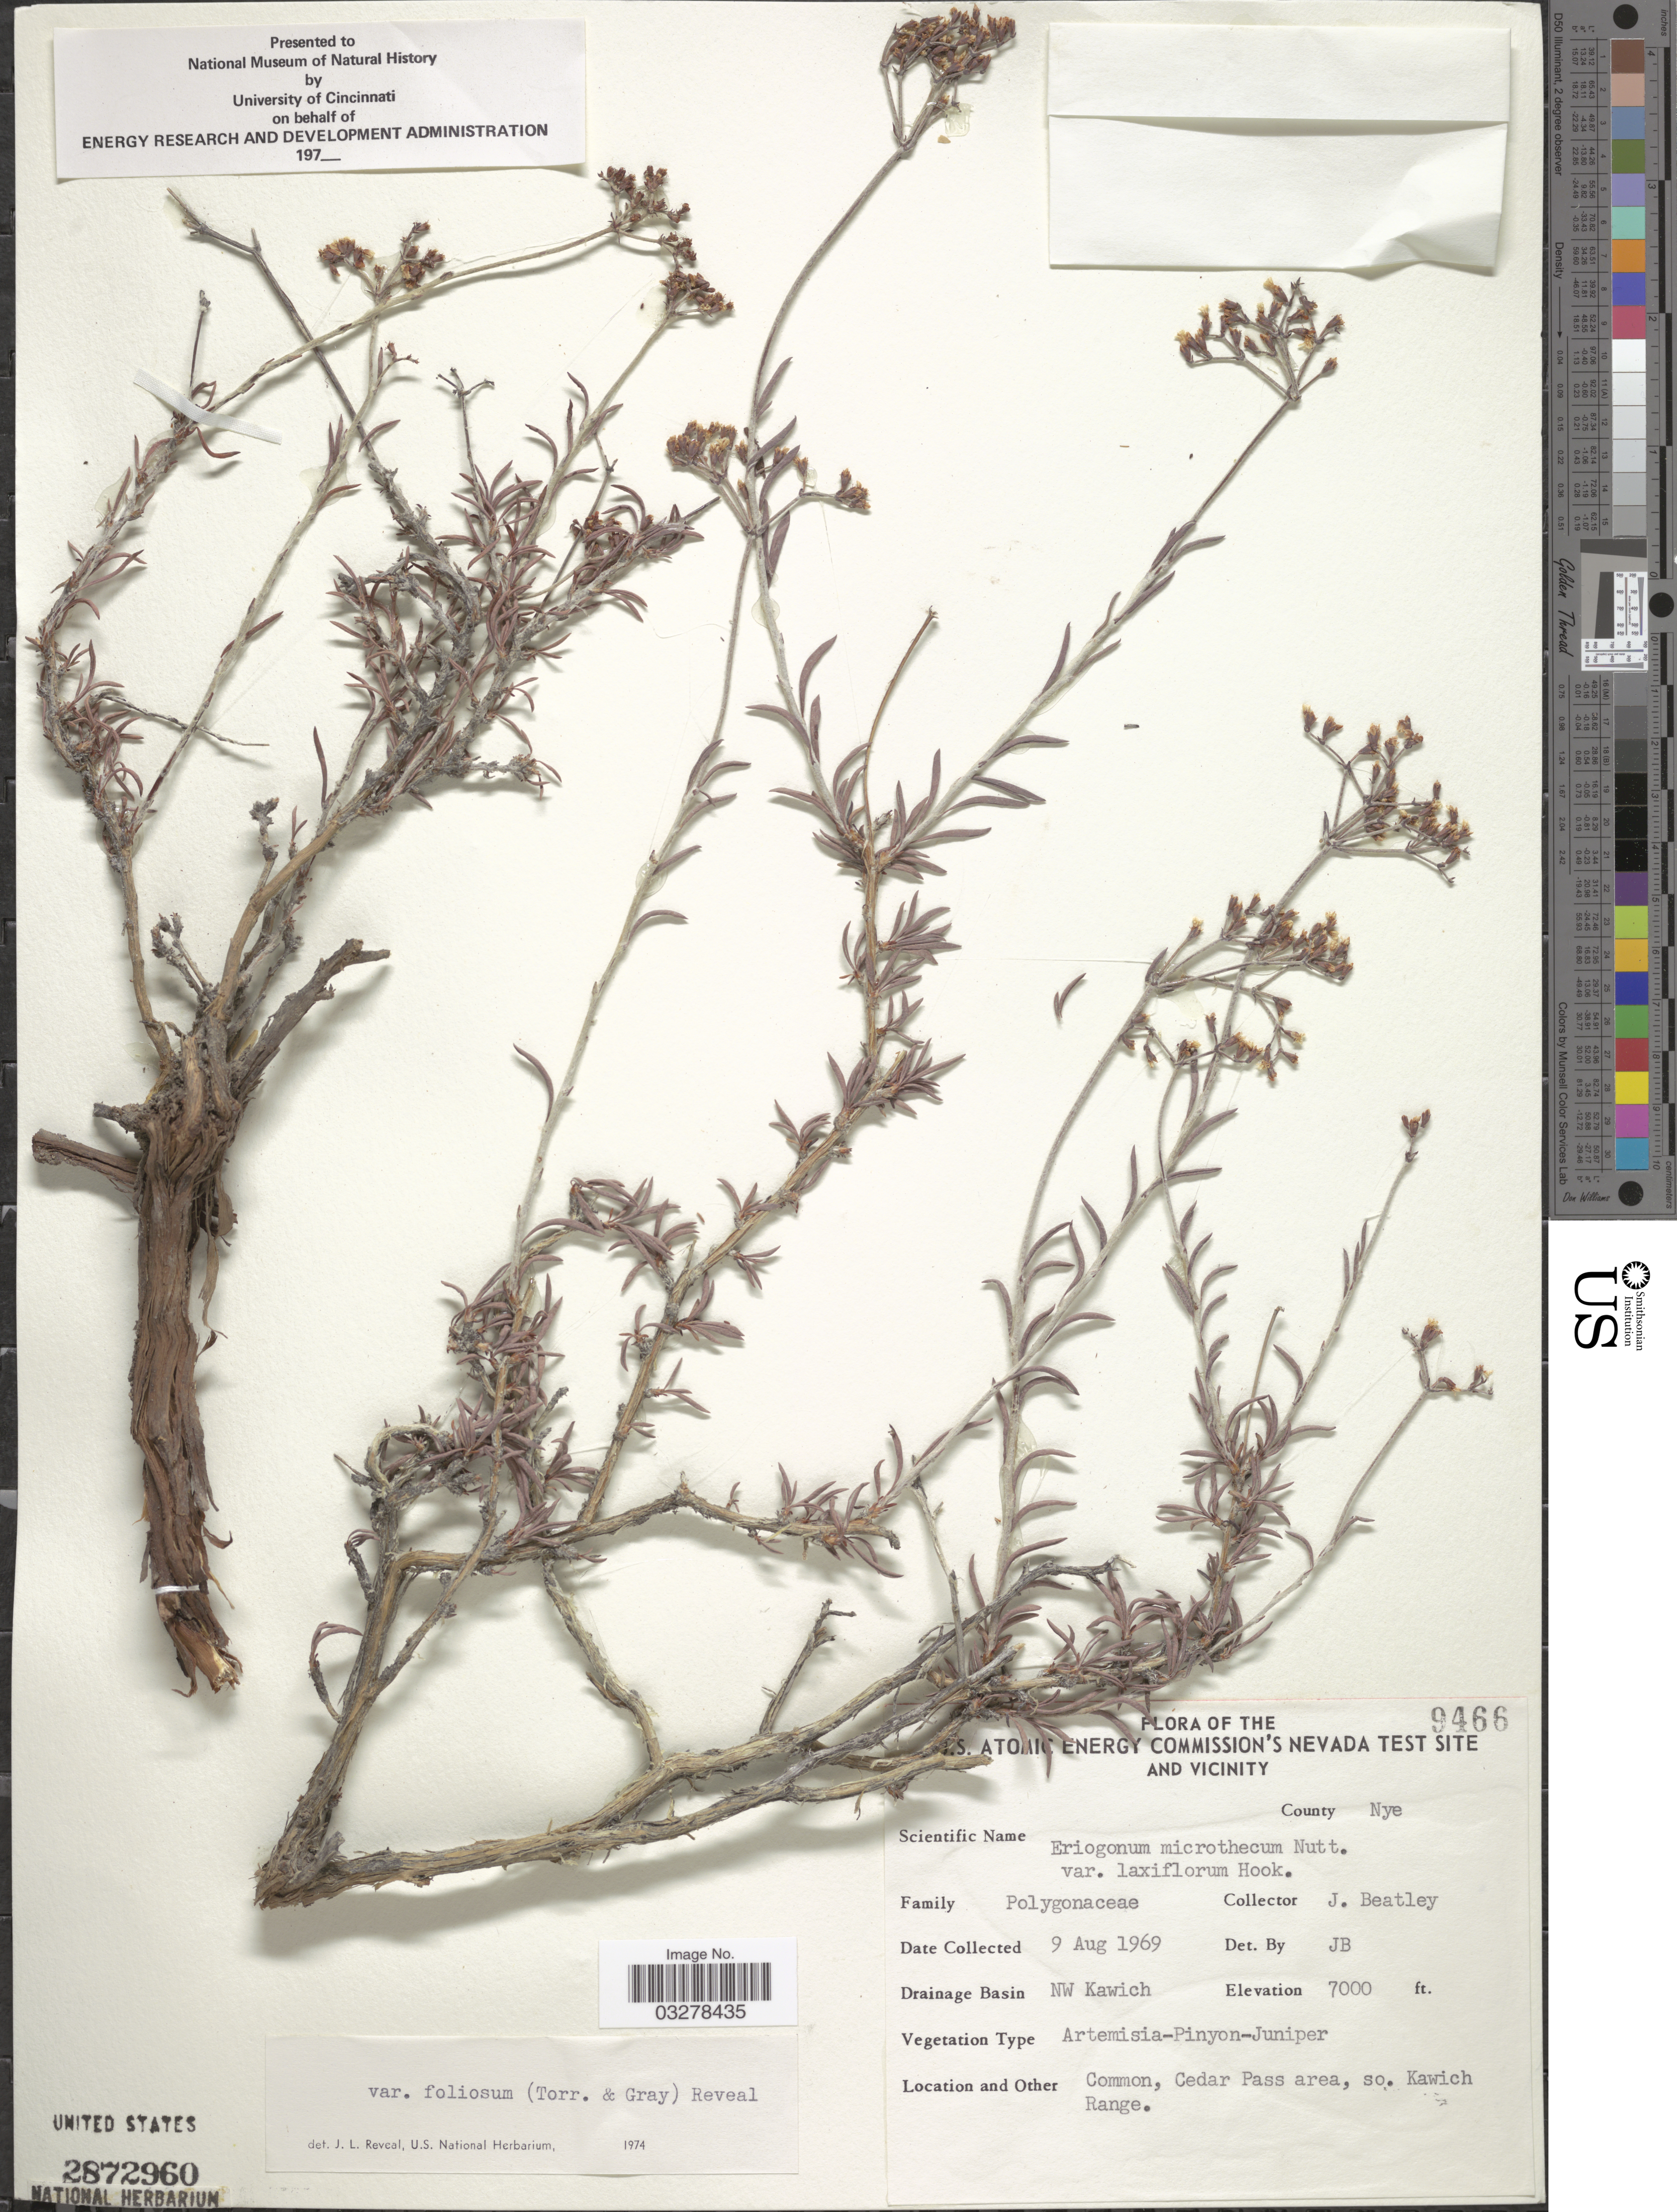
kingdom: Plantae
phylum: Tracheophyta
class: Magnoliopsida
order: Caryophyllales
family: Polygonaceae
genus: Eriogonum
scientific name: Eriogonum microtheca var. foliosum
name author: (Torr. & A. Gray) Reveal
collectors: J. C. Beatley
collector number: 9466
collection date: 1969-08-09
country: United States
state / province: Nevada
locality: U.S. Atomic Energy Commission's Nevada Test Site and Vicinity. County Nye. Drainage Basin NW Kawich. Cedar Pass area, so. Kawich Range.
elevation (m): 2134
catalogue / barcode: US 2872960